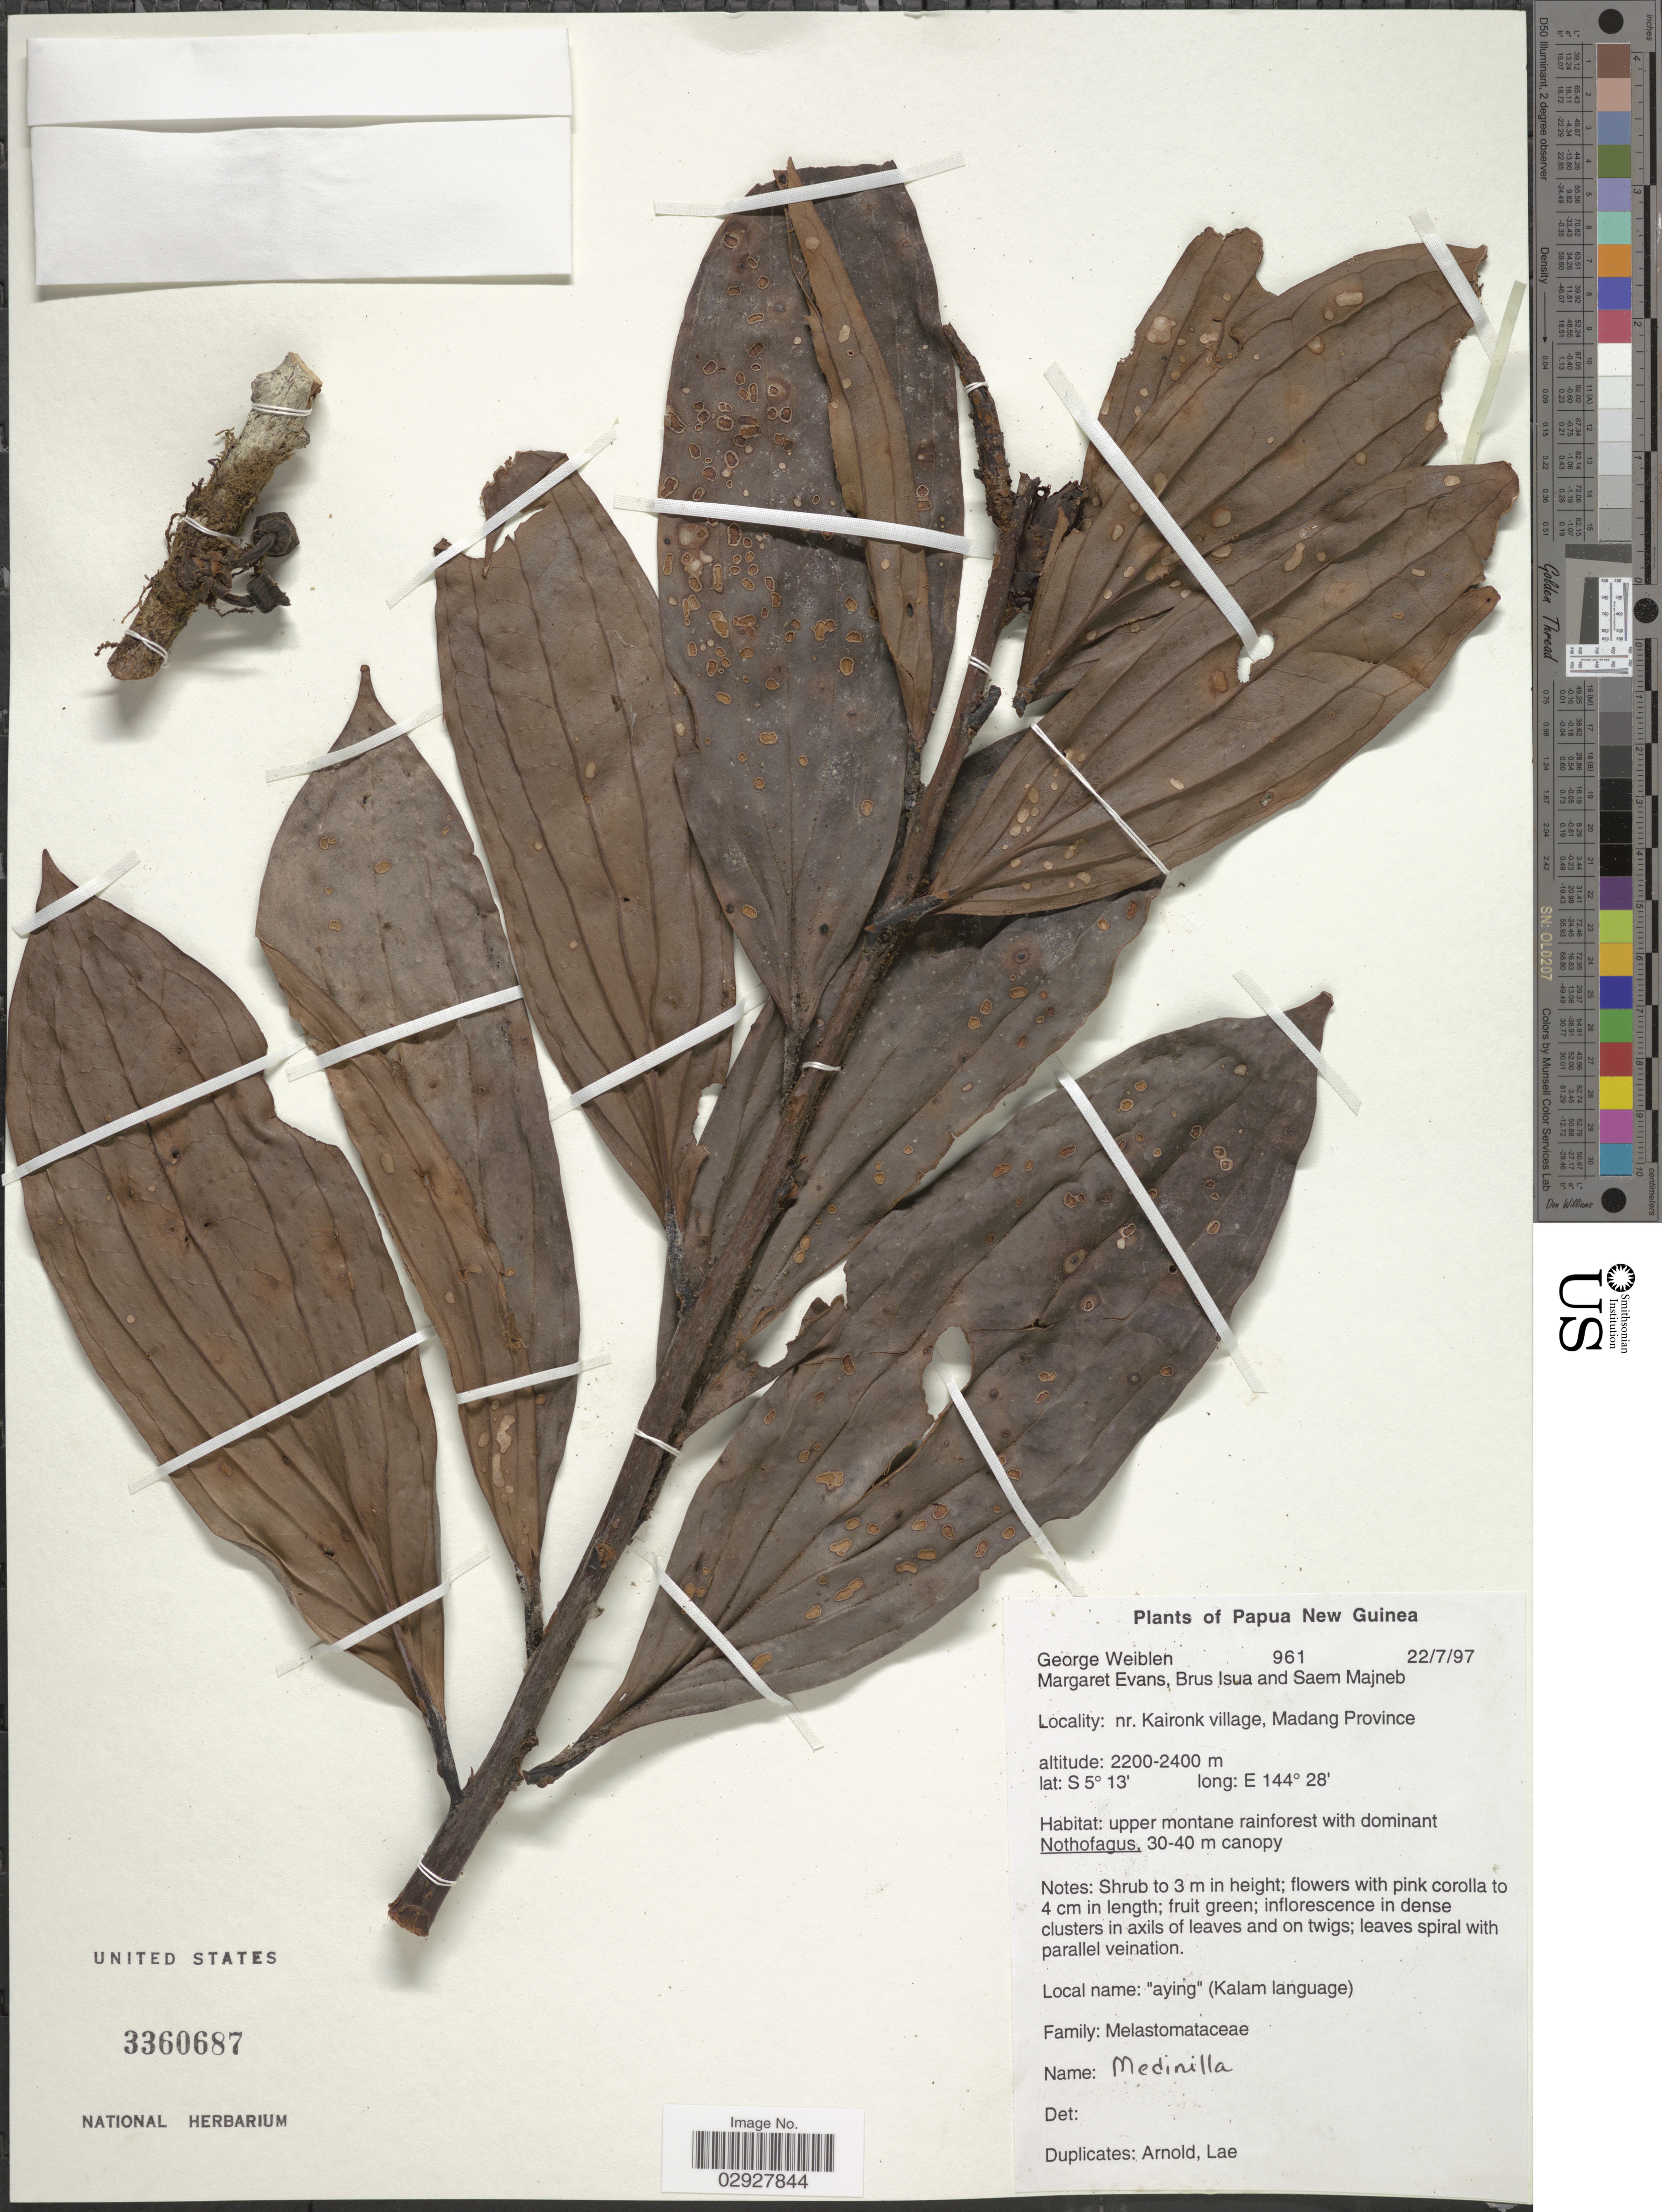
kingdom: Plantae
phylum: Tracheophyta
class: Magnoliopsida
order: Myrtales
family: Melastomataceae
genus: Medinilla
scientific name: Medinilla sp.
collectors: G. D. Weiblen, M. Evans, B. Isua & S. Majneb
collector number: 961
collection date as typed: Transcribed d/m/y: 22/7/97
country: Papua New Guinea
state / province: Madang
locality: Nr. Kaironk village, Madang Province.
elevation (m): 2200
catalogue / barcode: US 3360687